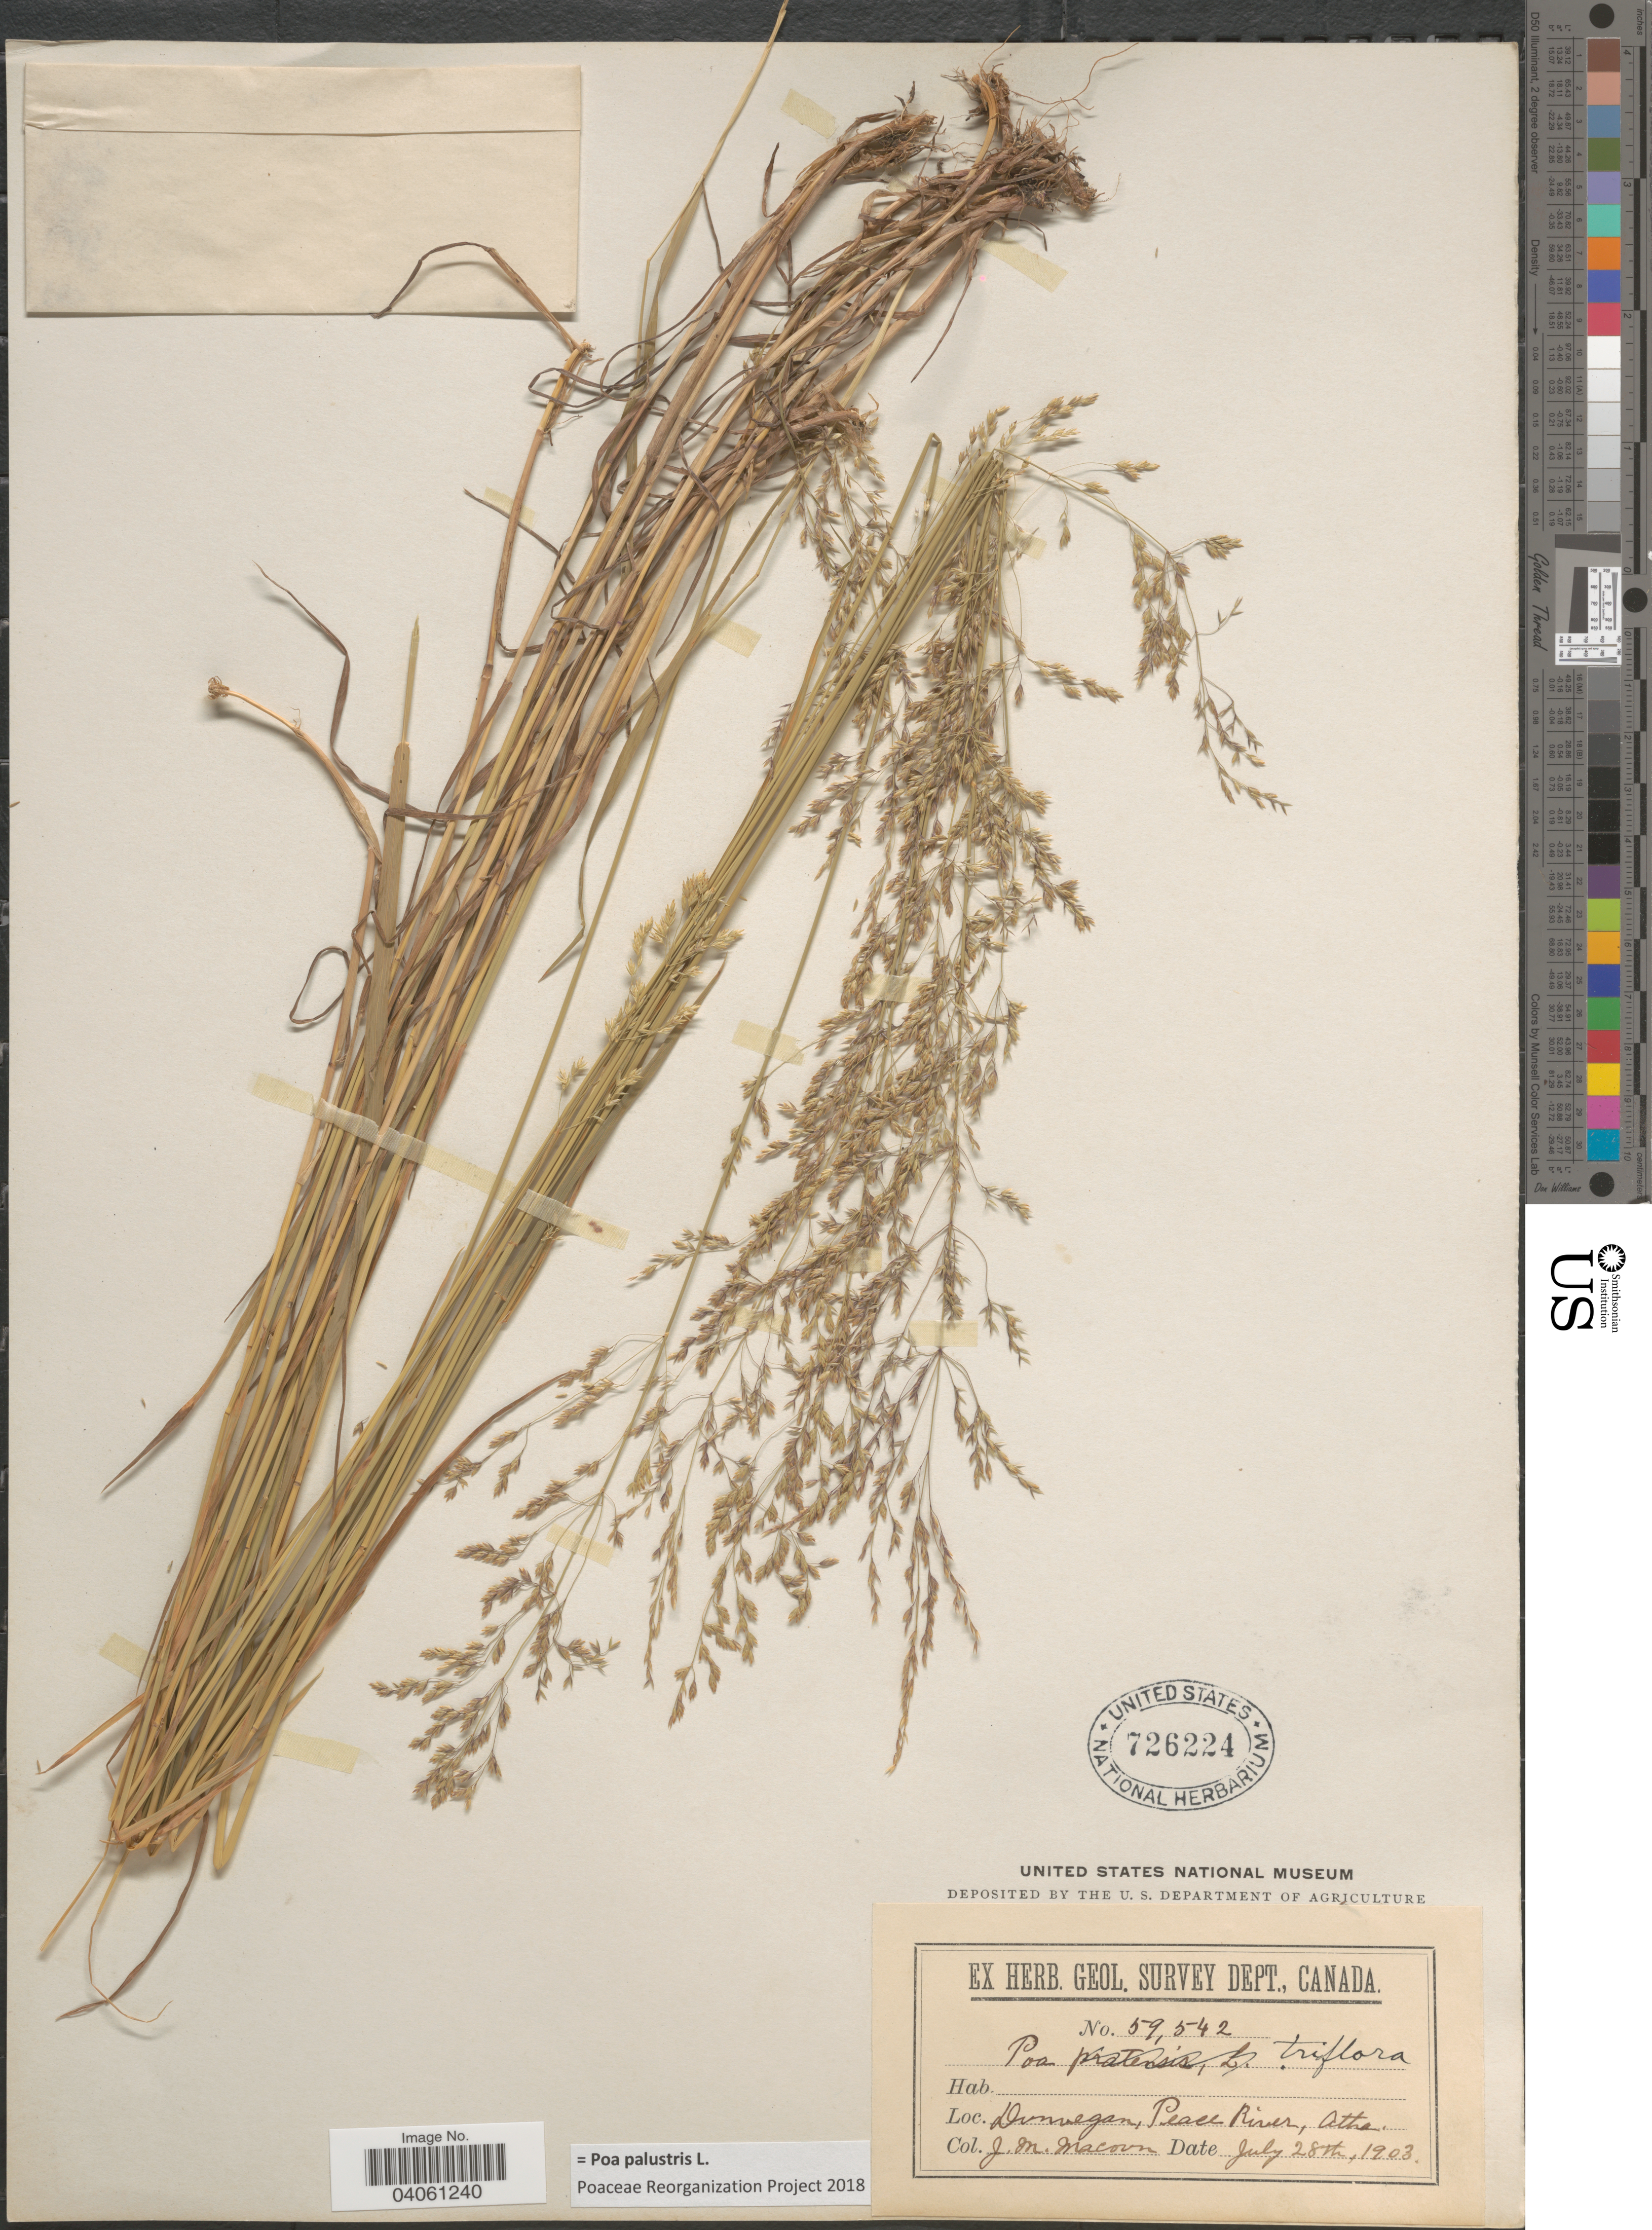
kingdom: Plantae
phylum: Tracheophyta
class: Liliopsida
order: Poales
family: Poaceae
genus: Poa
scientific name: Poa palustris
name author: L.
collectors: J. M. Macoun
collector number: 59542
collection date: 1903-07-28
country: Canada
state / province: Alberta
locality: Dunvegan, Peace River, Atha.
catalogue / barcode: US 726224